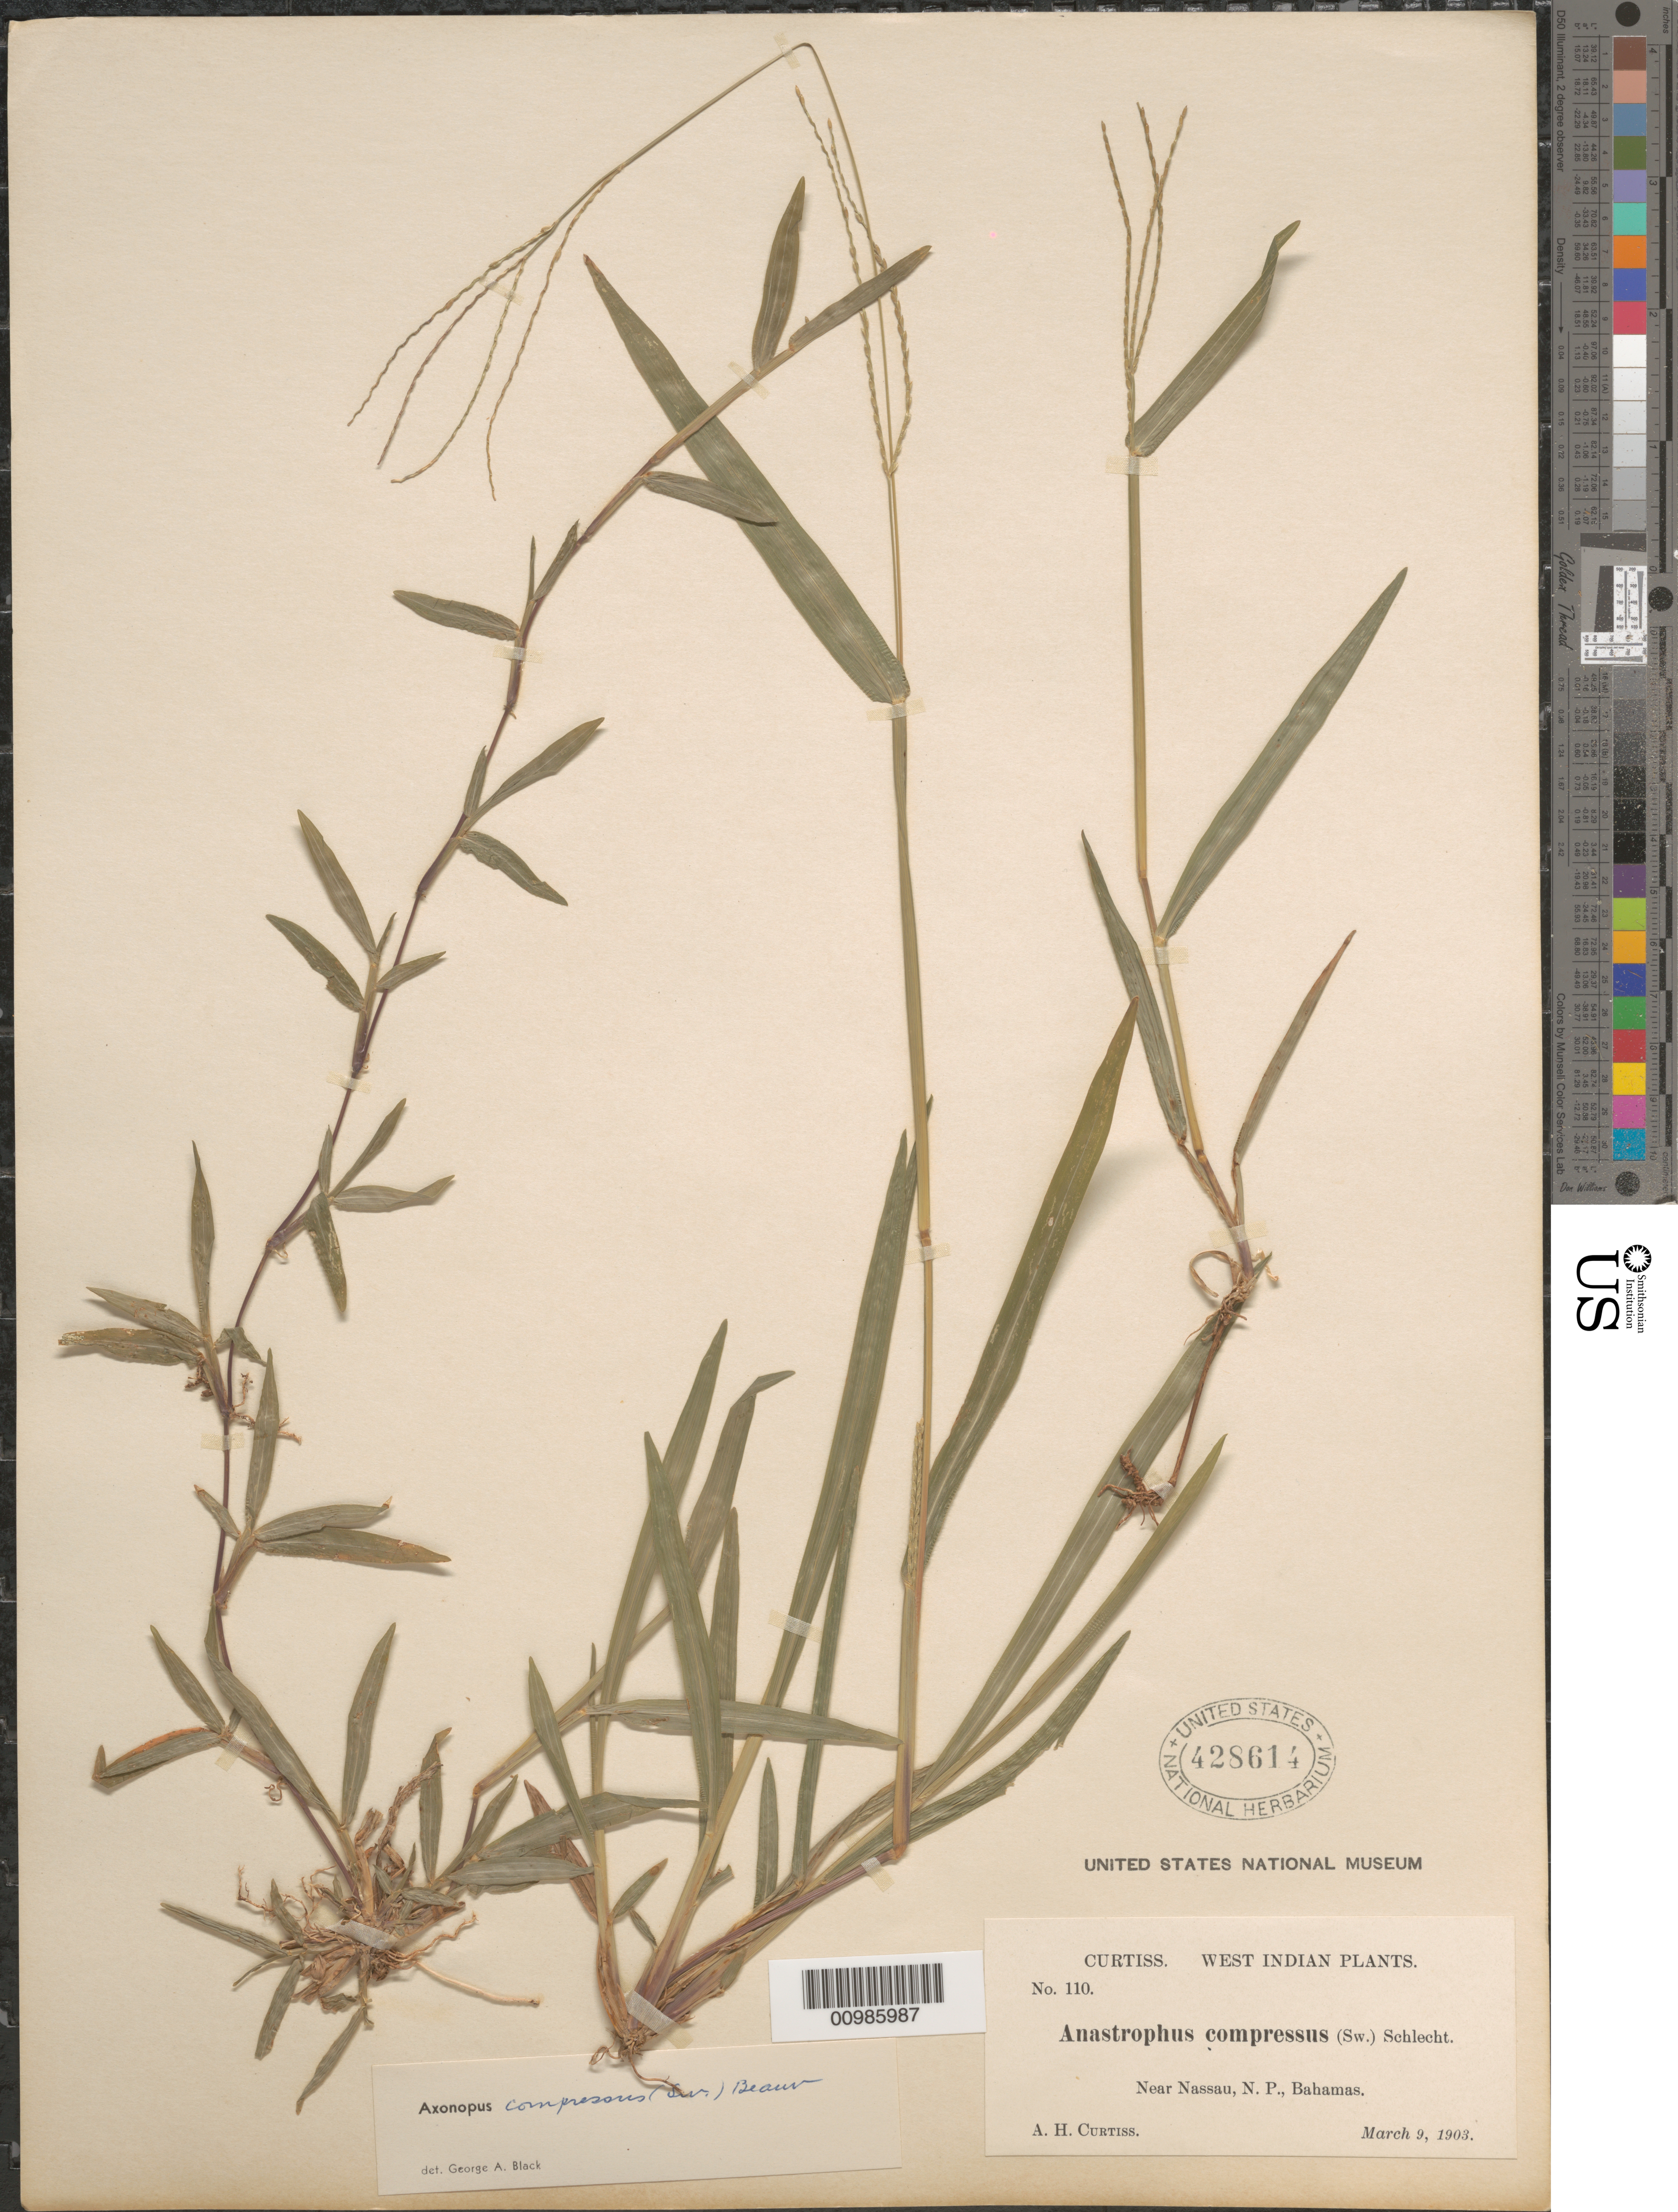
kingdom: Plantae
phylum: Tracheophyta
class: Liliopsida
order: Poales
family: Poaceae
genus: Axonopus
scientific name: Axonopus compressus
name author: (Sw.) P. Beauv.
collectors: A. H. Curtiss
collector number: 110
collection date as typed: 09 Mar 1903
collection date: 1903-03-09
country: Bahamas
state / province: New Providence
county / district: Nassau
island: New Providence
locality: Near Nassau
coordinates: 0 N, 0 E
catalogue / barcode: US 428614